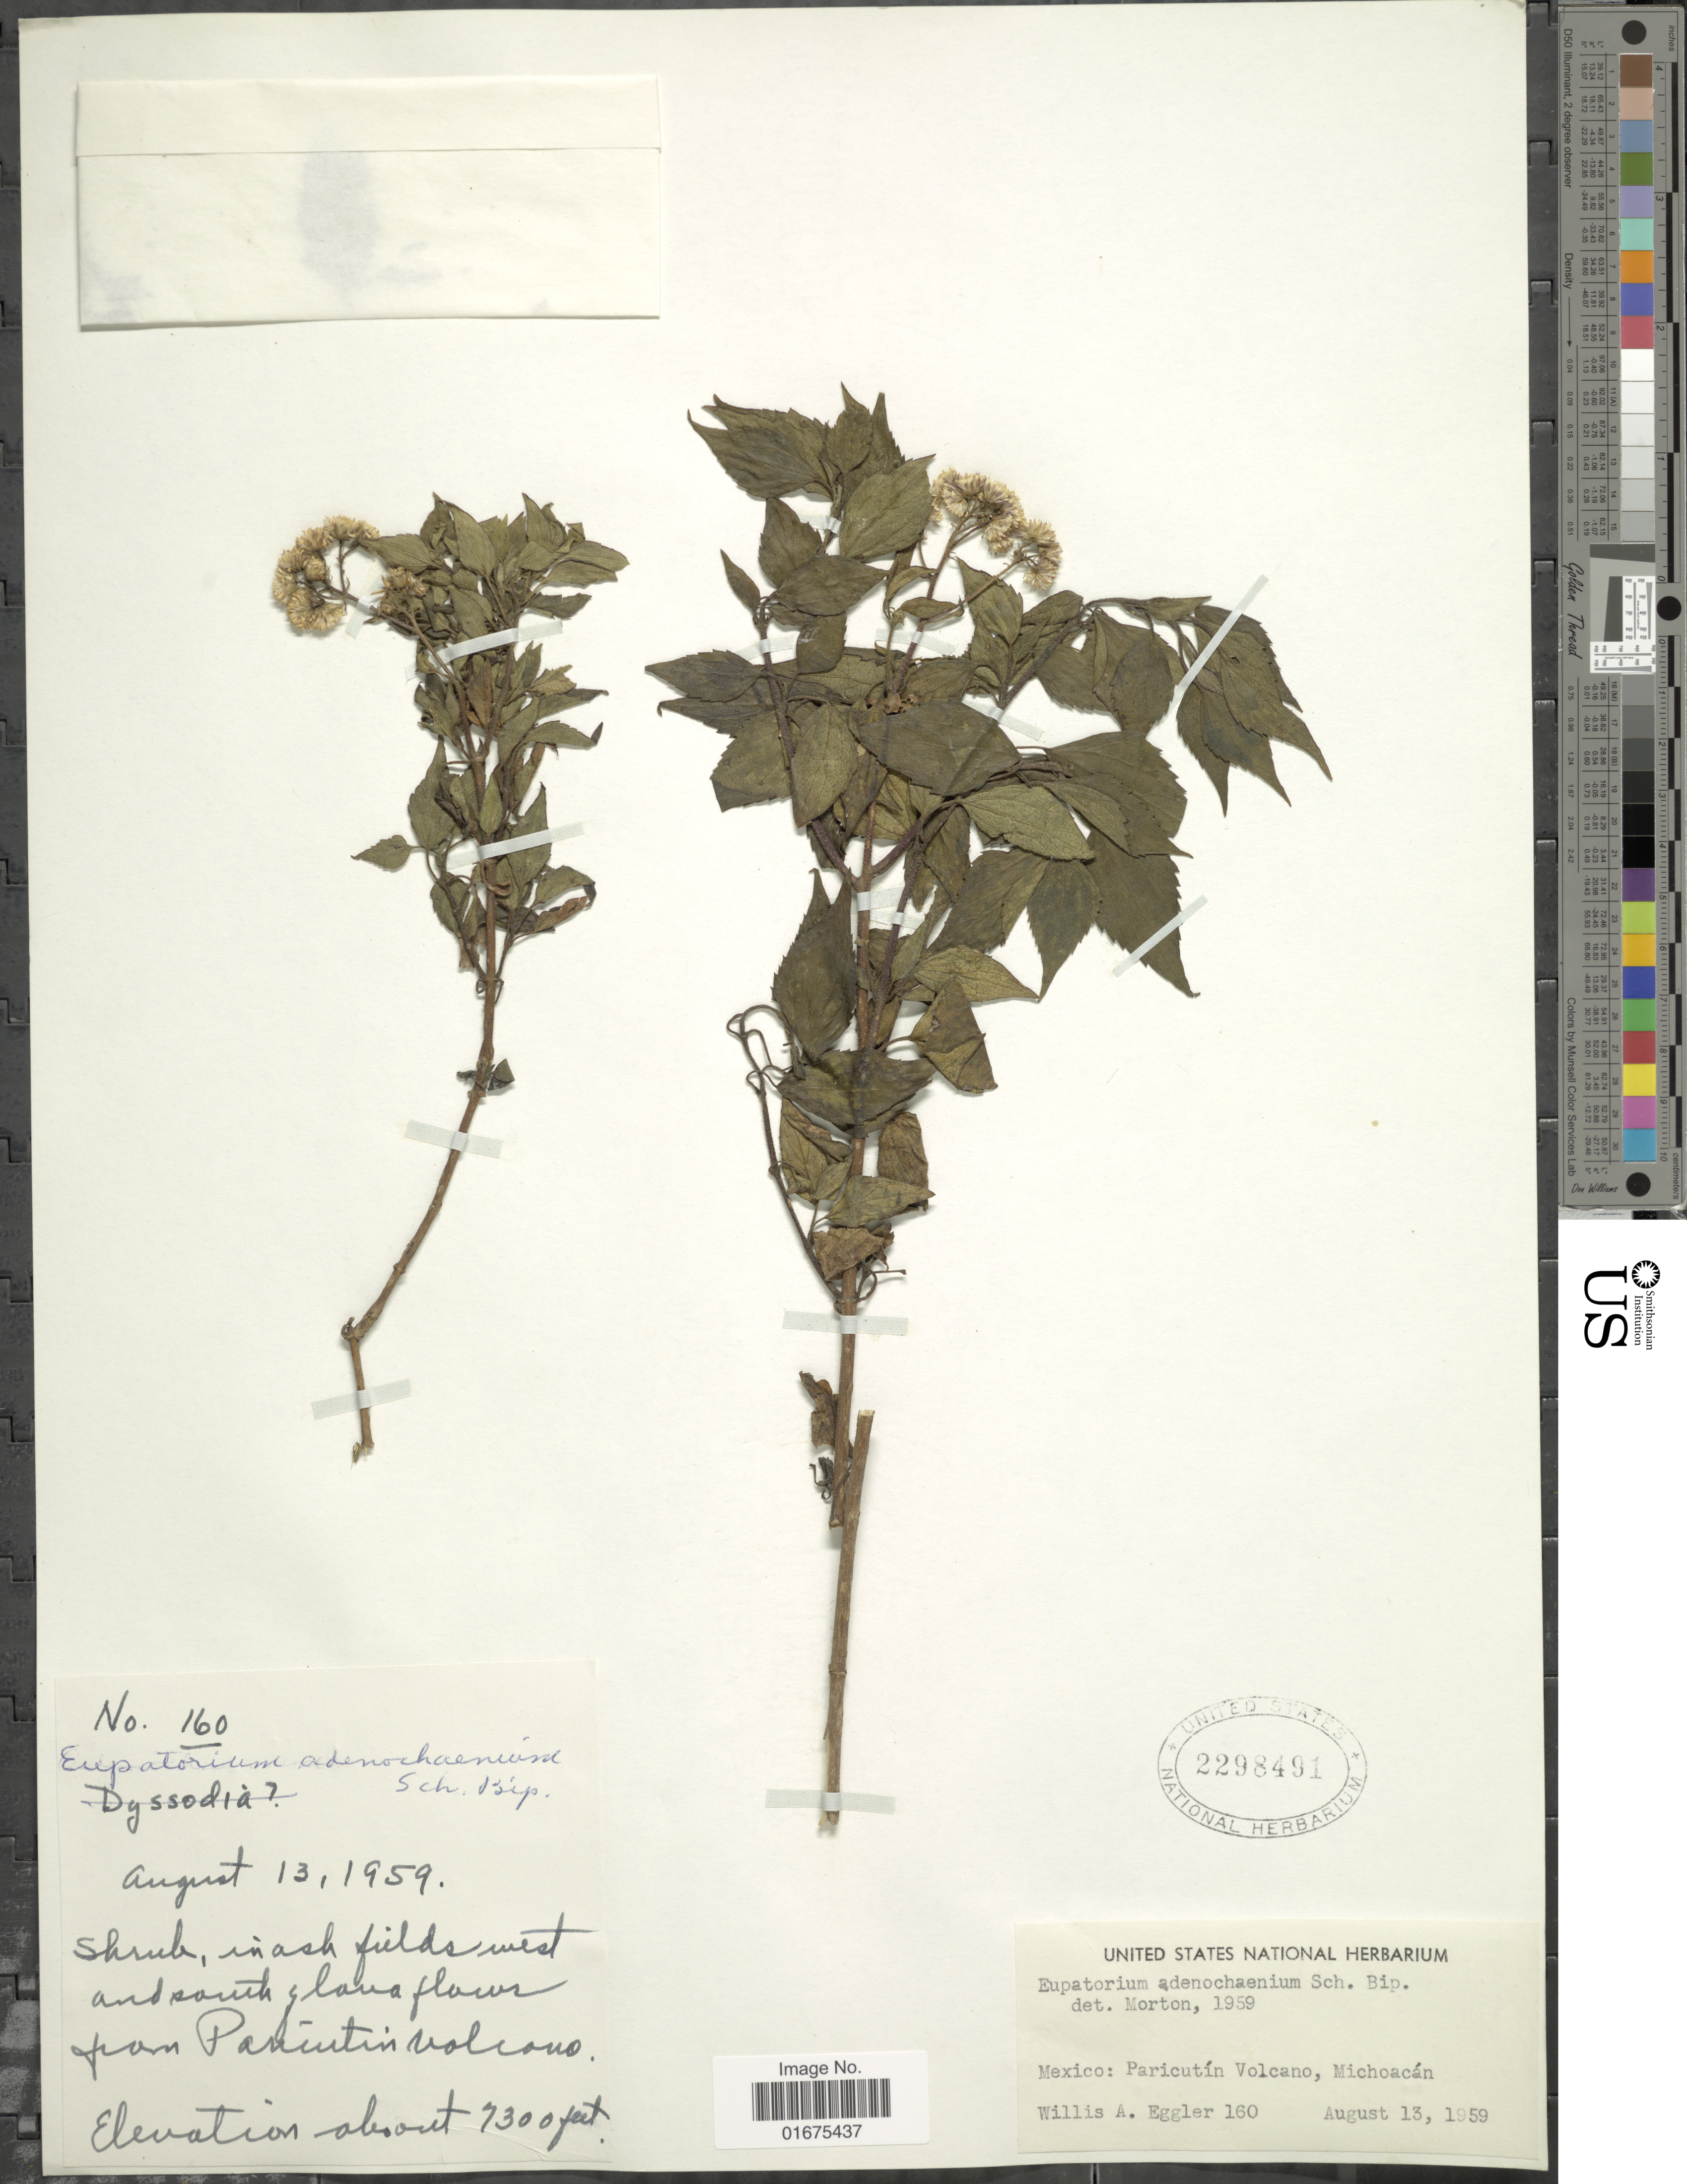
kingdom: Plantae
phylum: Tracheophyta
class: Magnoliopsida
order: Asterales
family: Asteraceae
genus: Ageratina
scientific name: Ageratina adenachaenia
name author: (Sch. Bip. ex Klatt) R.M. King & H. Rob.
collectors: W. A. Eggler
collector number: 160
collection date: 1959-08-13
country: Mexico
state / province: Michoacán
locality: Paricutin Volcano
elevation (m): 2225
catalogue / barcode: US 2298491